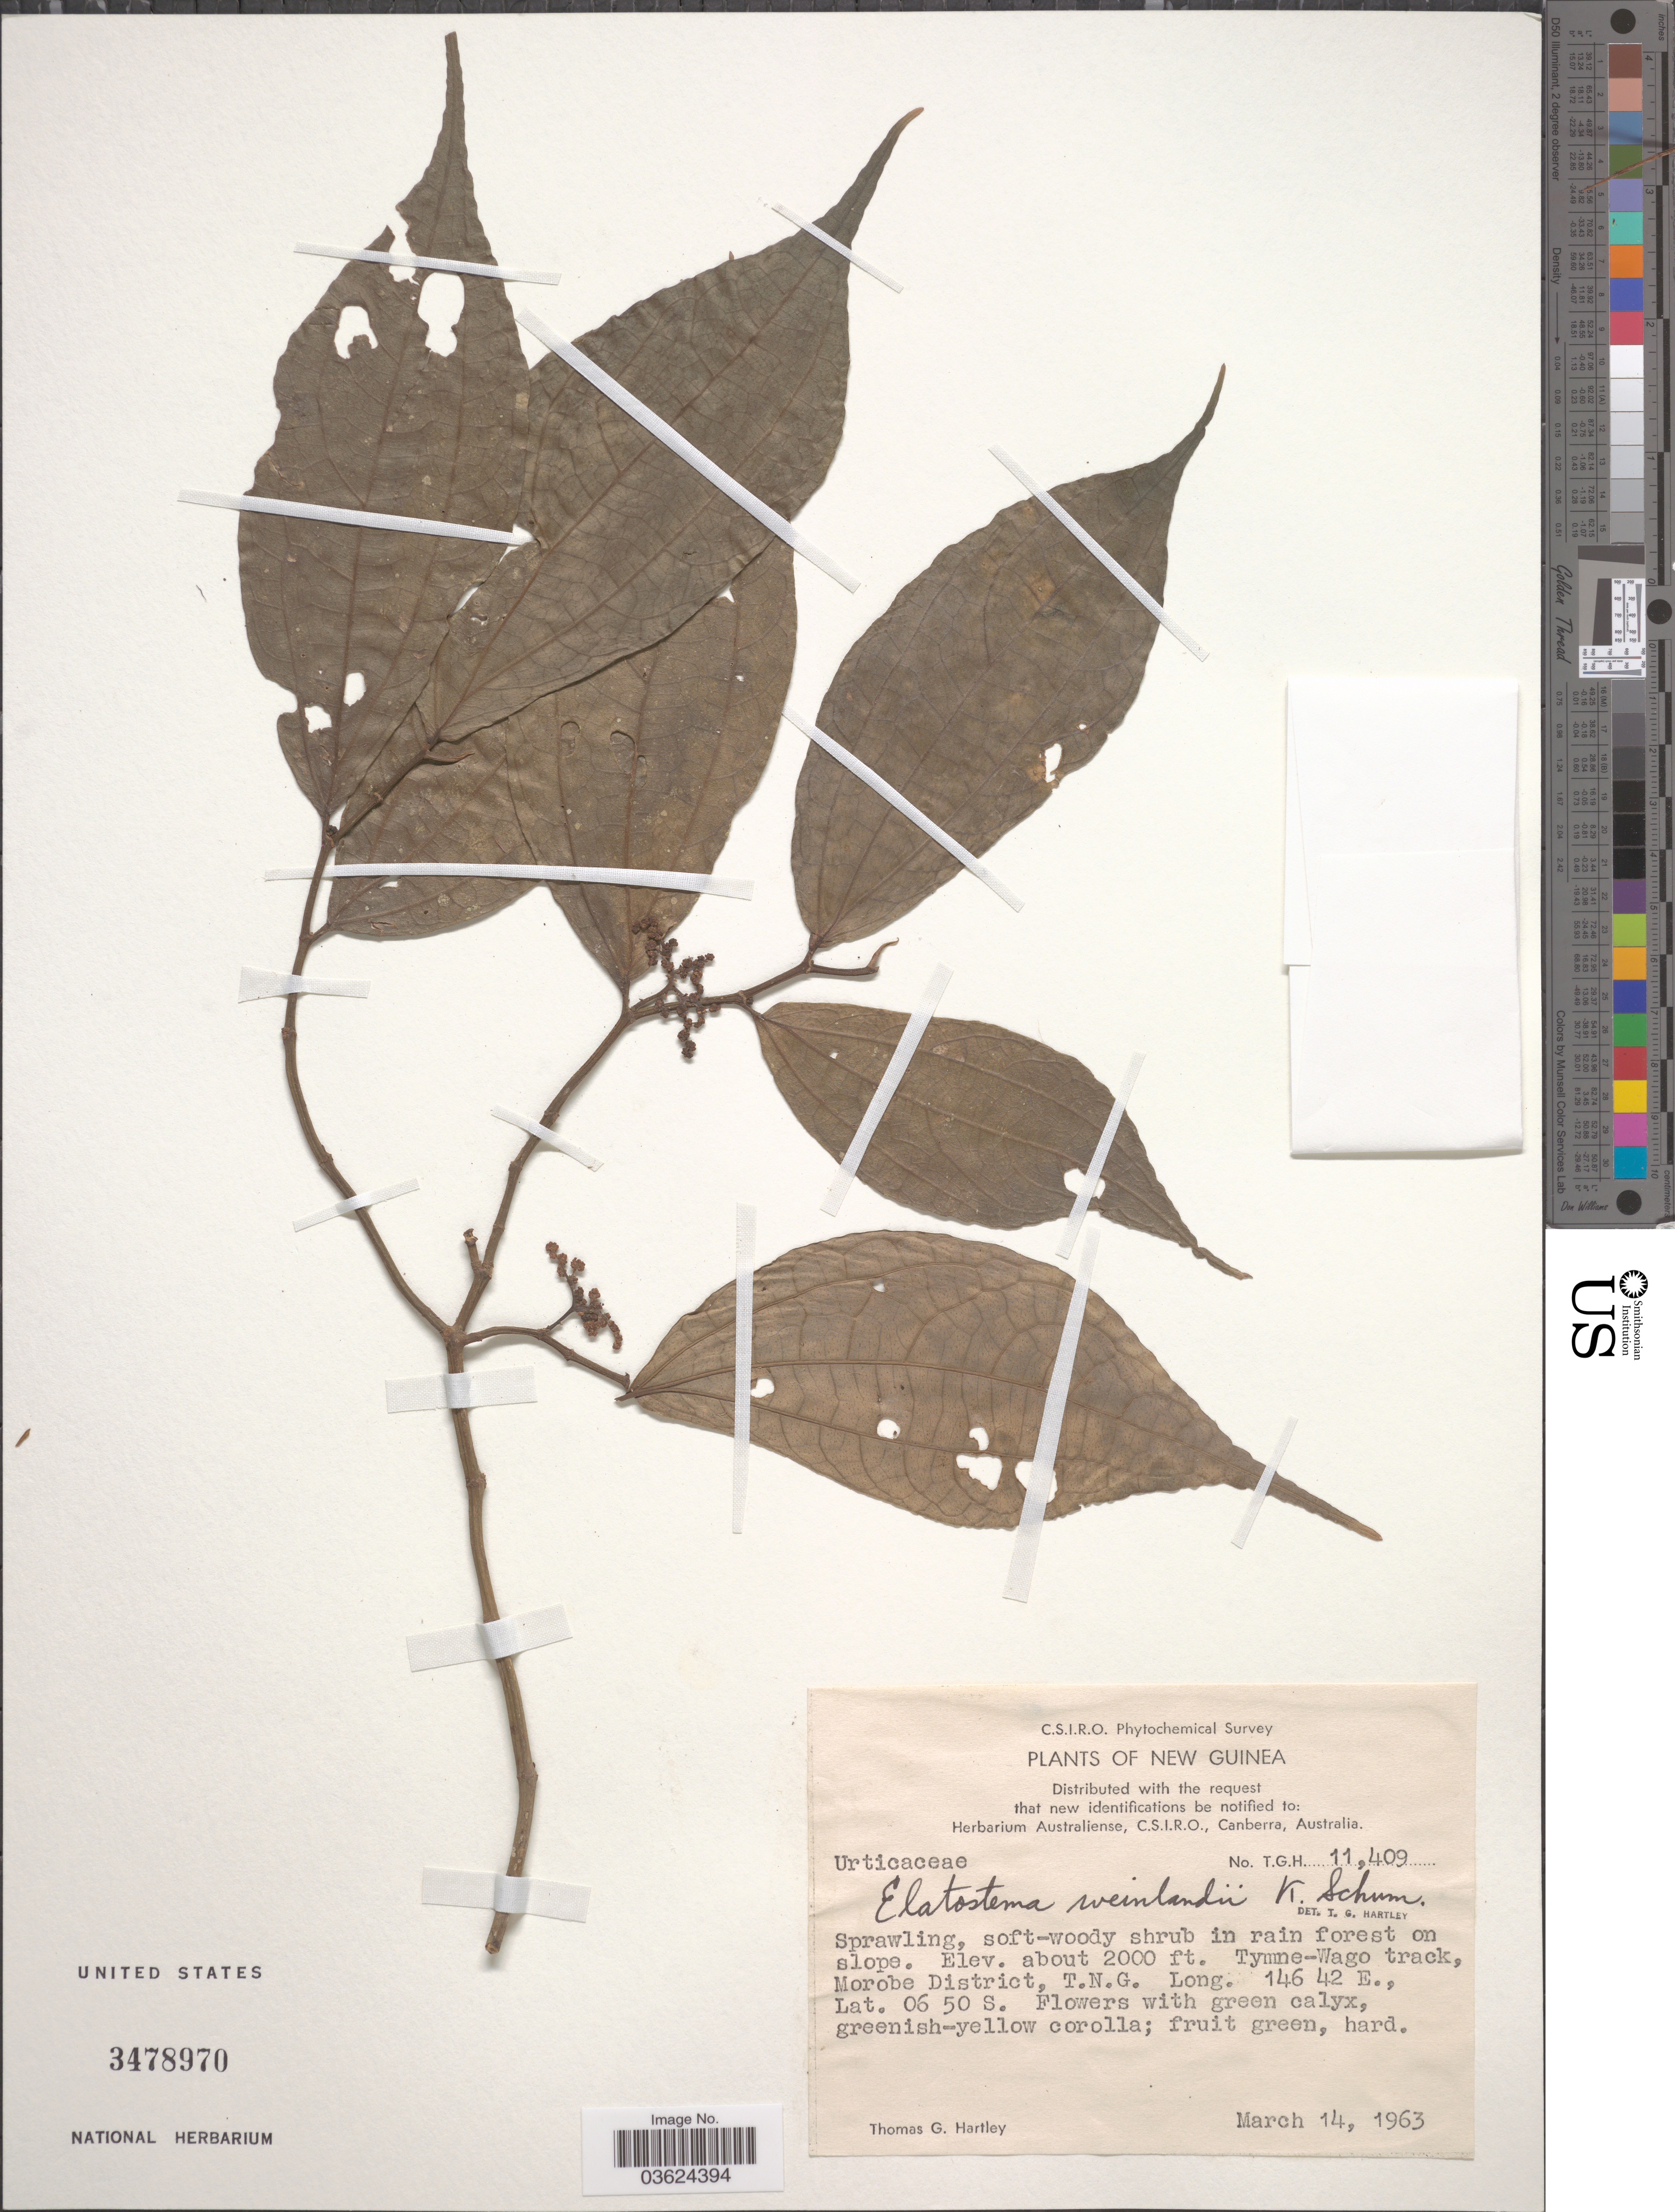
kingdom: Plantae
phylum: Tracheophyta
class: Magnoliopsida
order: Rosales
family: Urticaceae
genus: Elatostema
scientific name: Elatostema weinlandii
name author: K. Schum.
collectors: T. G. Hartley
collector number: T.G.H. 11409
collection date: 1963-03-14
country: Papua New Guinea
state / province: Morobe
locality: New Guinea. Tymne-Wago track, Morobe District, T.N.G.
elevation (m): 610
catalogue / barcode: US 3478970